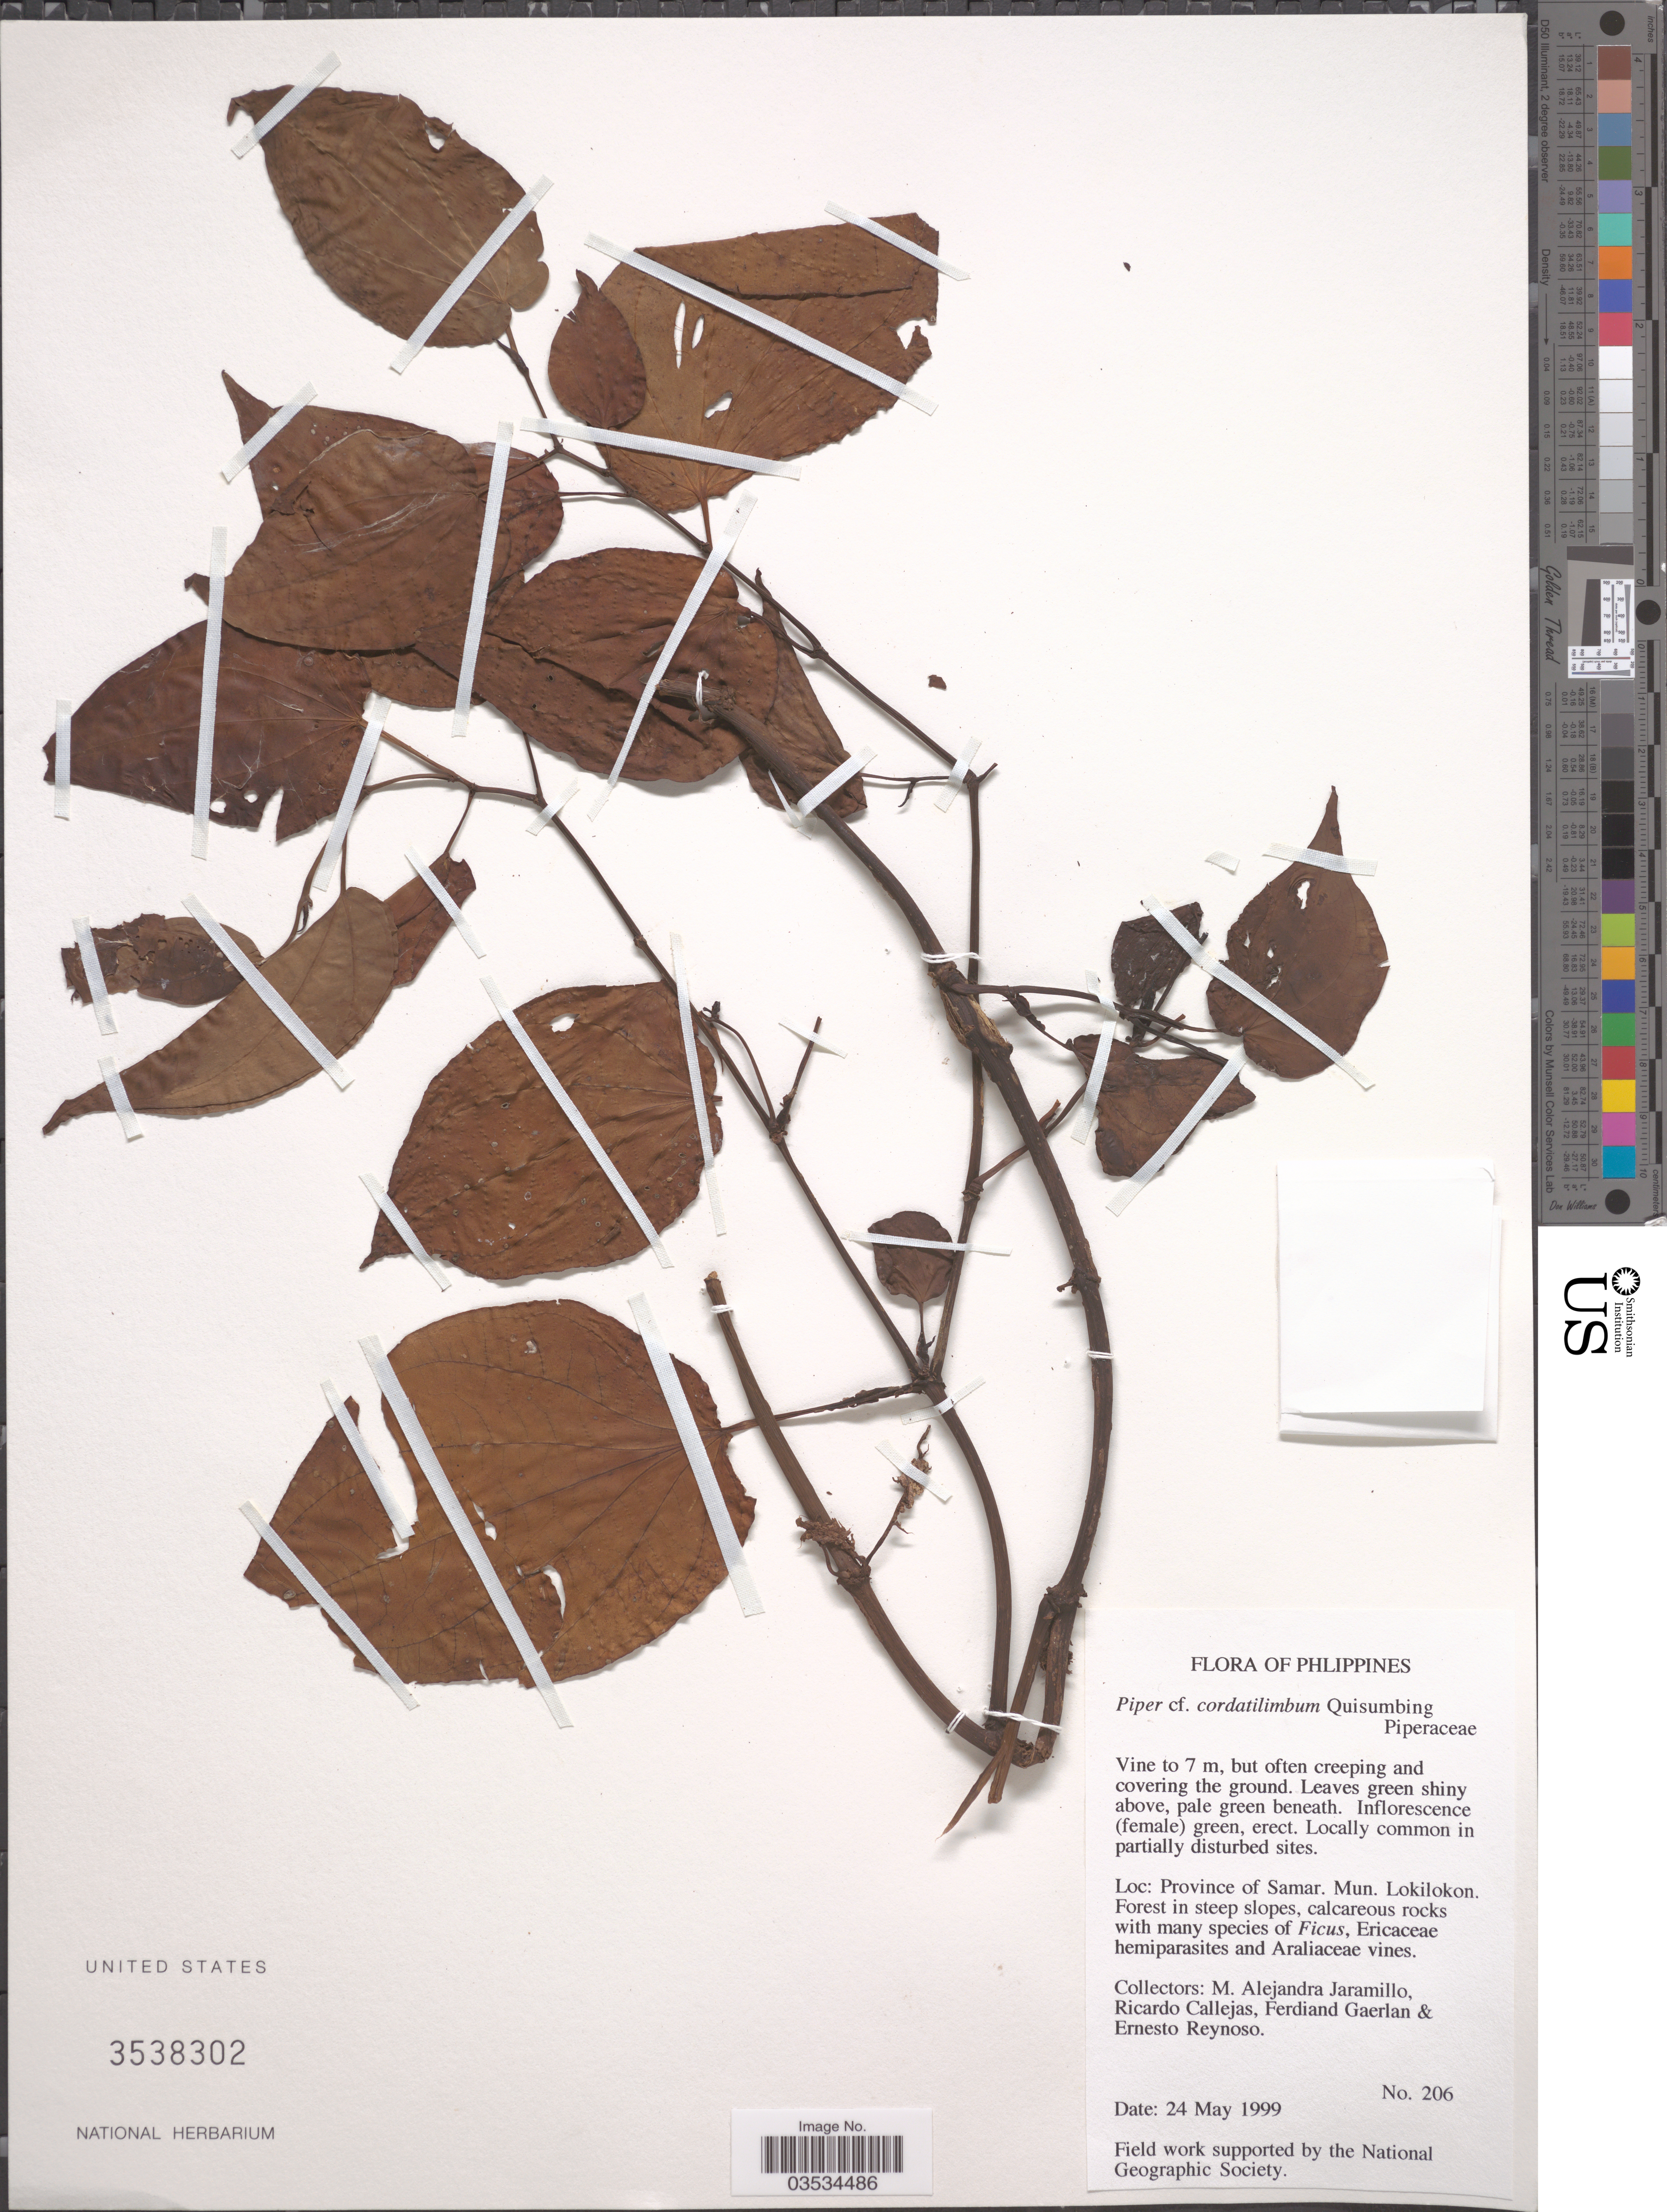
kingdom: Plantae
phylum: Tracheophyta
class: Magnoliopsida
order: Piperales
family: Piperaceae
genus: Piper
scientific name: Piper cordatilimbum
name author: Quisumb.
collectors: M. A. Jaramillo, R. Callejas, F. Gaerlan & E. Reynoso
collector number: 206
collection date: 1999-05-24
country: Philippines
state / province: Eastern Visayas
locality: Province of Samar. Mun. Lokilokon.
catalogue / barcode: US 3538302